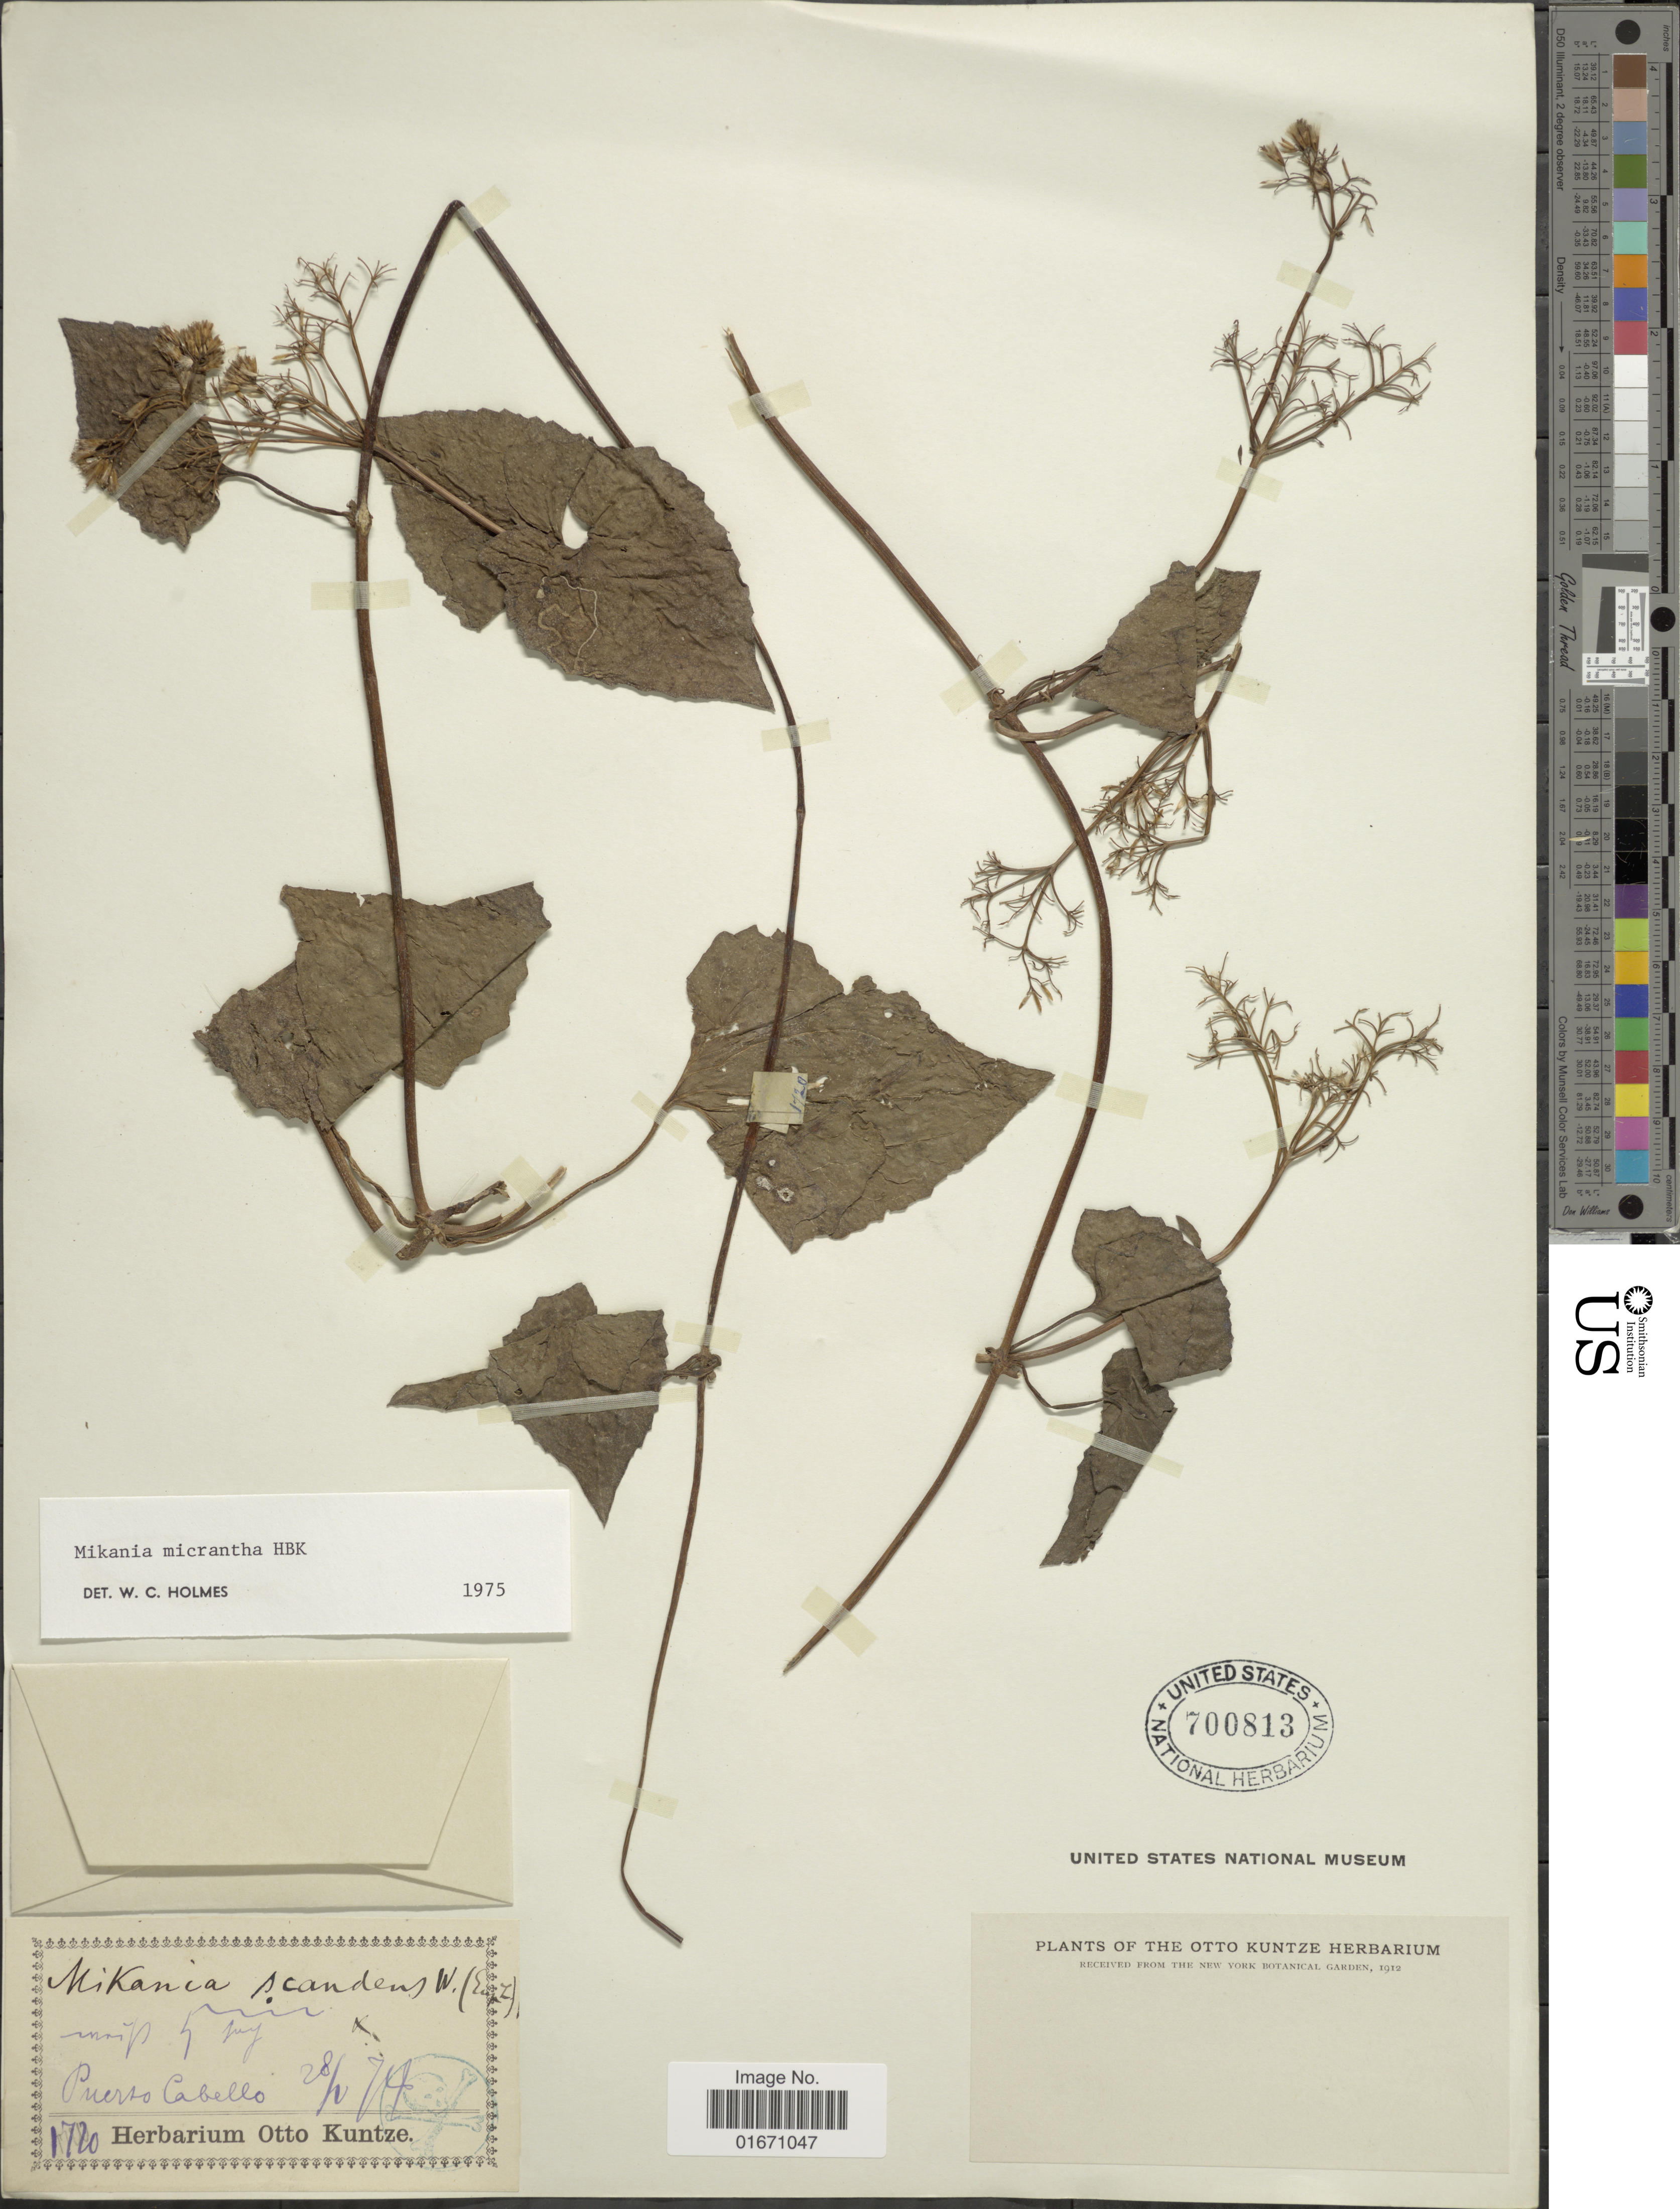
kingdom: Plantae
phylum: Tracheophyta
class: Magnoliopsida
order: Asterales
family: Asteraceae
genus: Mikania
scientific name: Mikania micrantha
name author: Kunth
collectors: ex herb. Otto Kuntze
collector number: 1720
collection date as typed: Transcribed d/m/y: 28/2/74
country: Venezuela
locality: Puerto Cabello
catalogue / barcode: US 700813